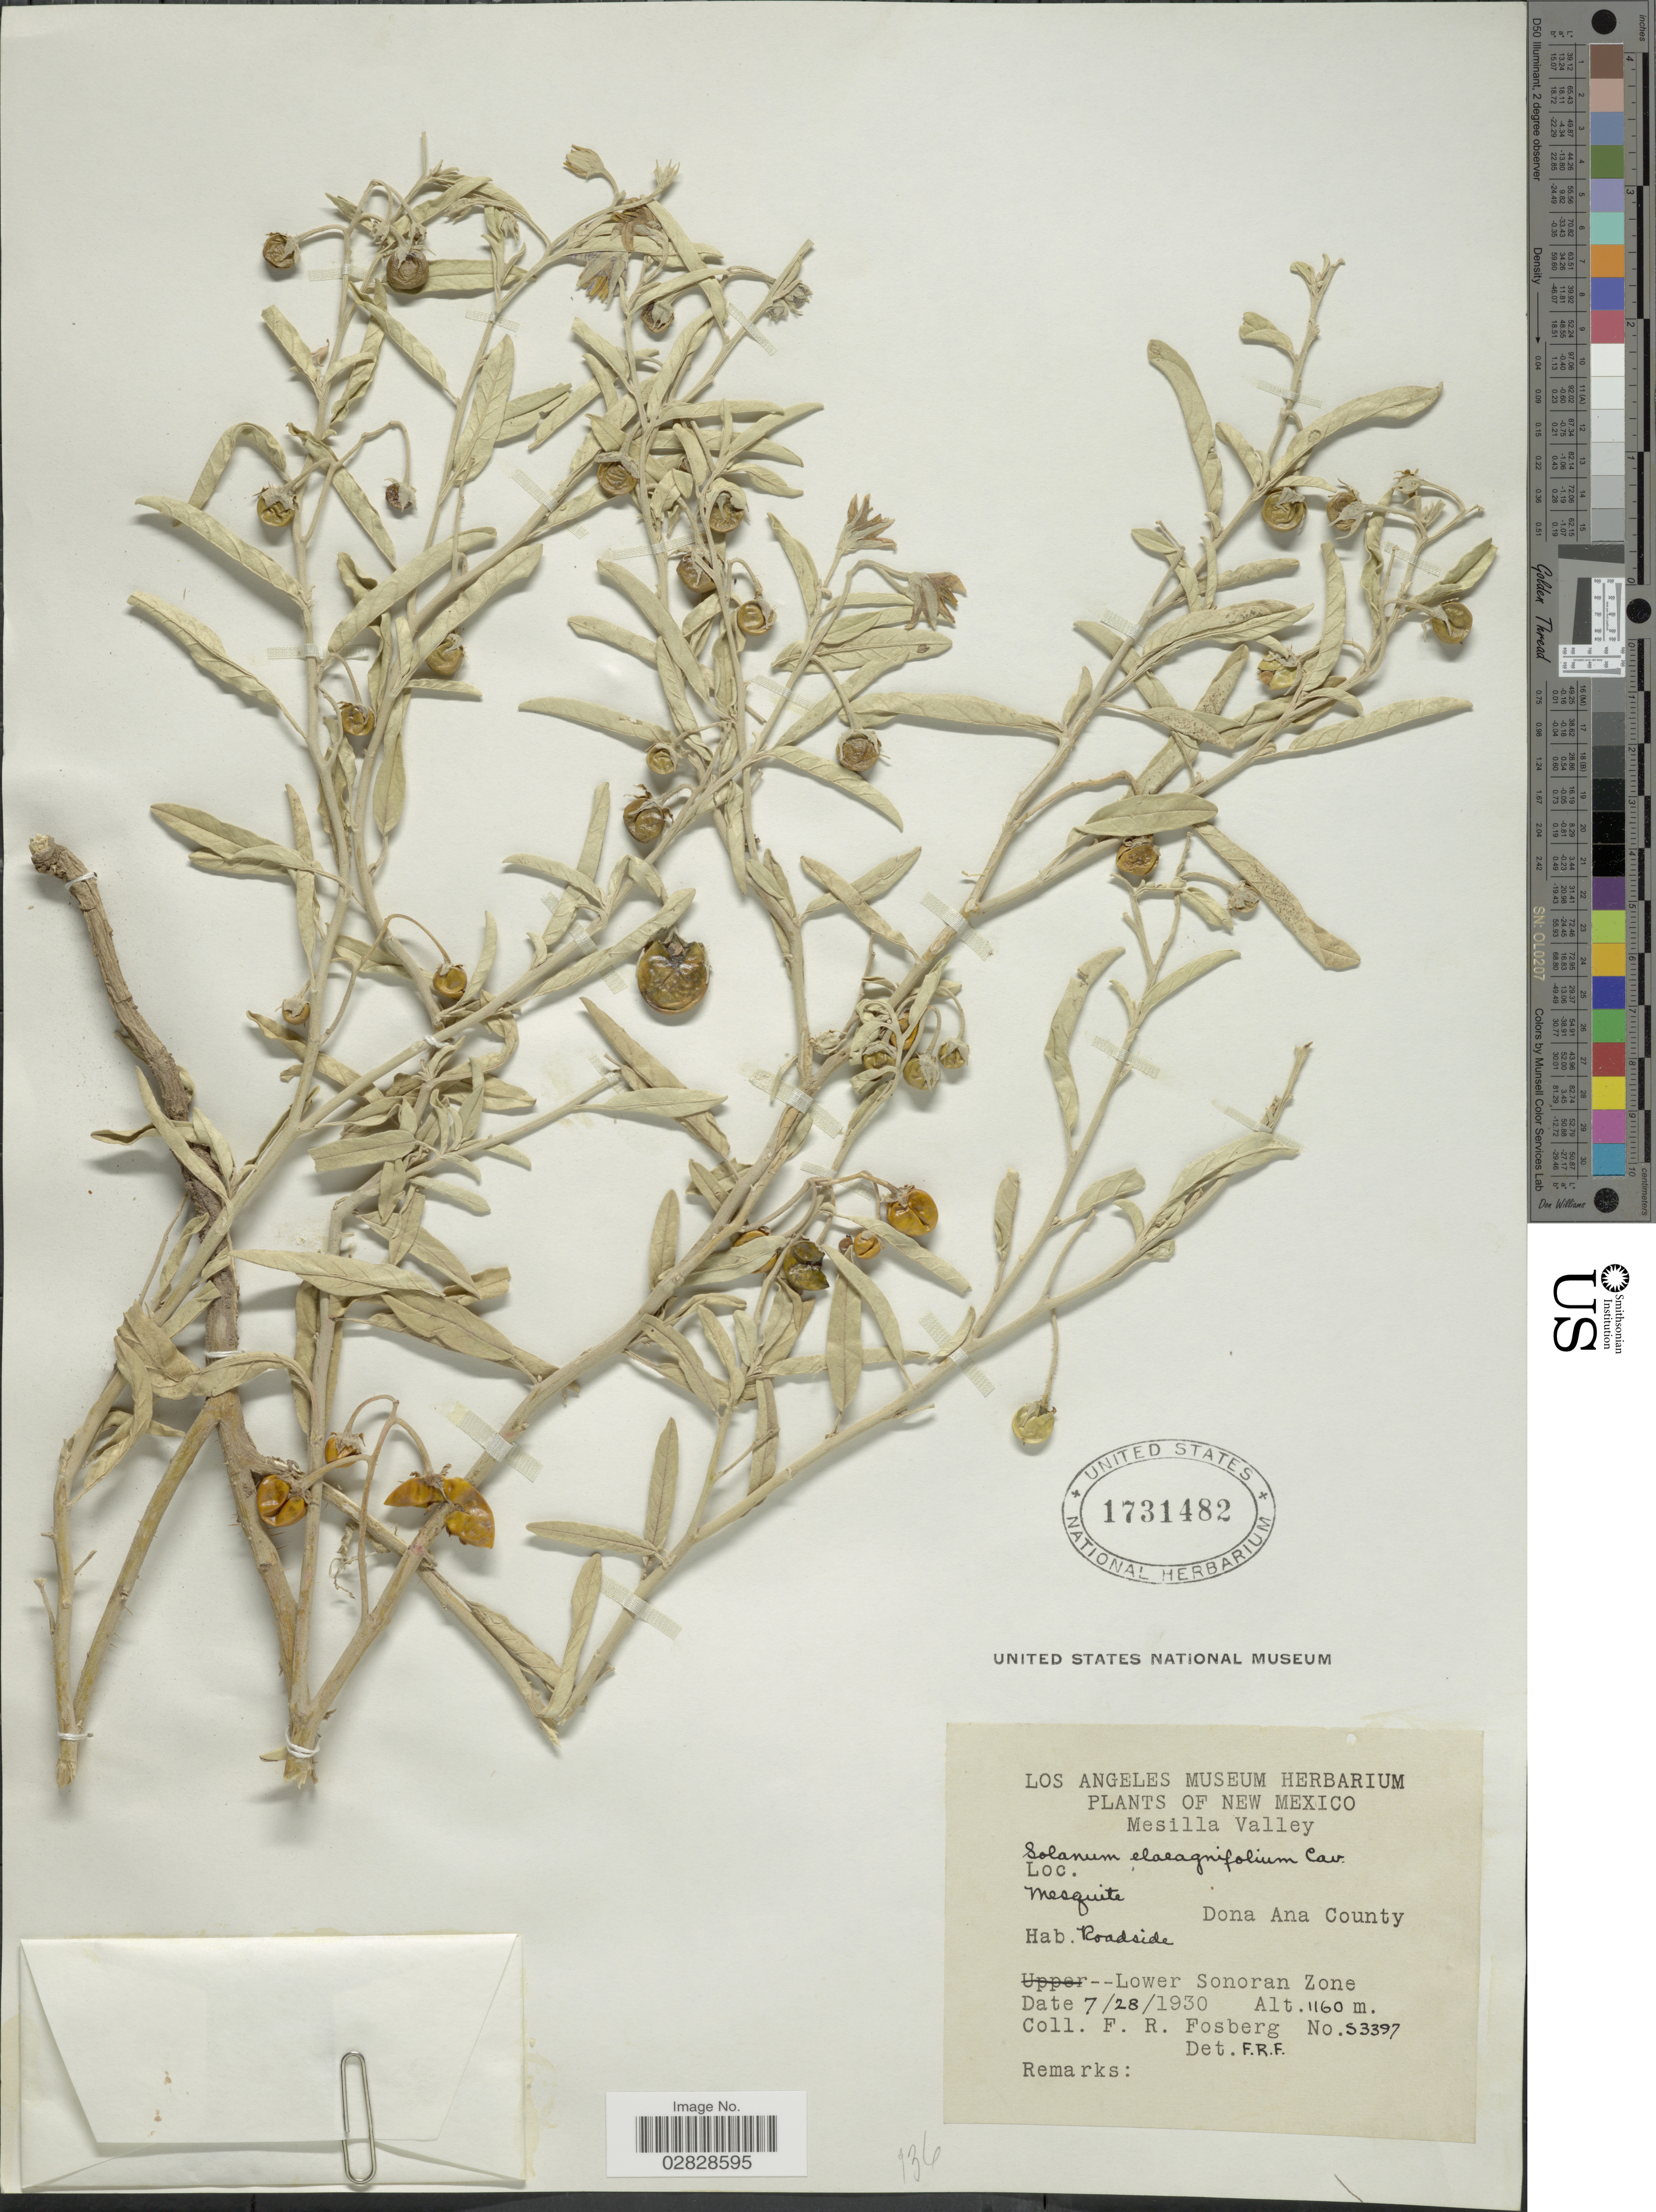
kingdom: Plantae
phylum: Tracheophyta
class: Magnoliopsida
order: Solanales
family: Solanaceae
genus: Solanum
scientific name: Solanum elaeagnifolium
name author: Cav.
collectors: F. R. Fosberg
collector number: S3397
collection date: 1930-07-28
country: United States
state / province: New Mexico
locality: Mesilla Valley. Mesquite. Dona Ana County. Lower Sonoran Zone.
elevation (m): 1160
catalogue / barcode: US 1731482